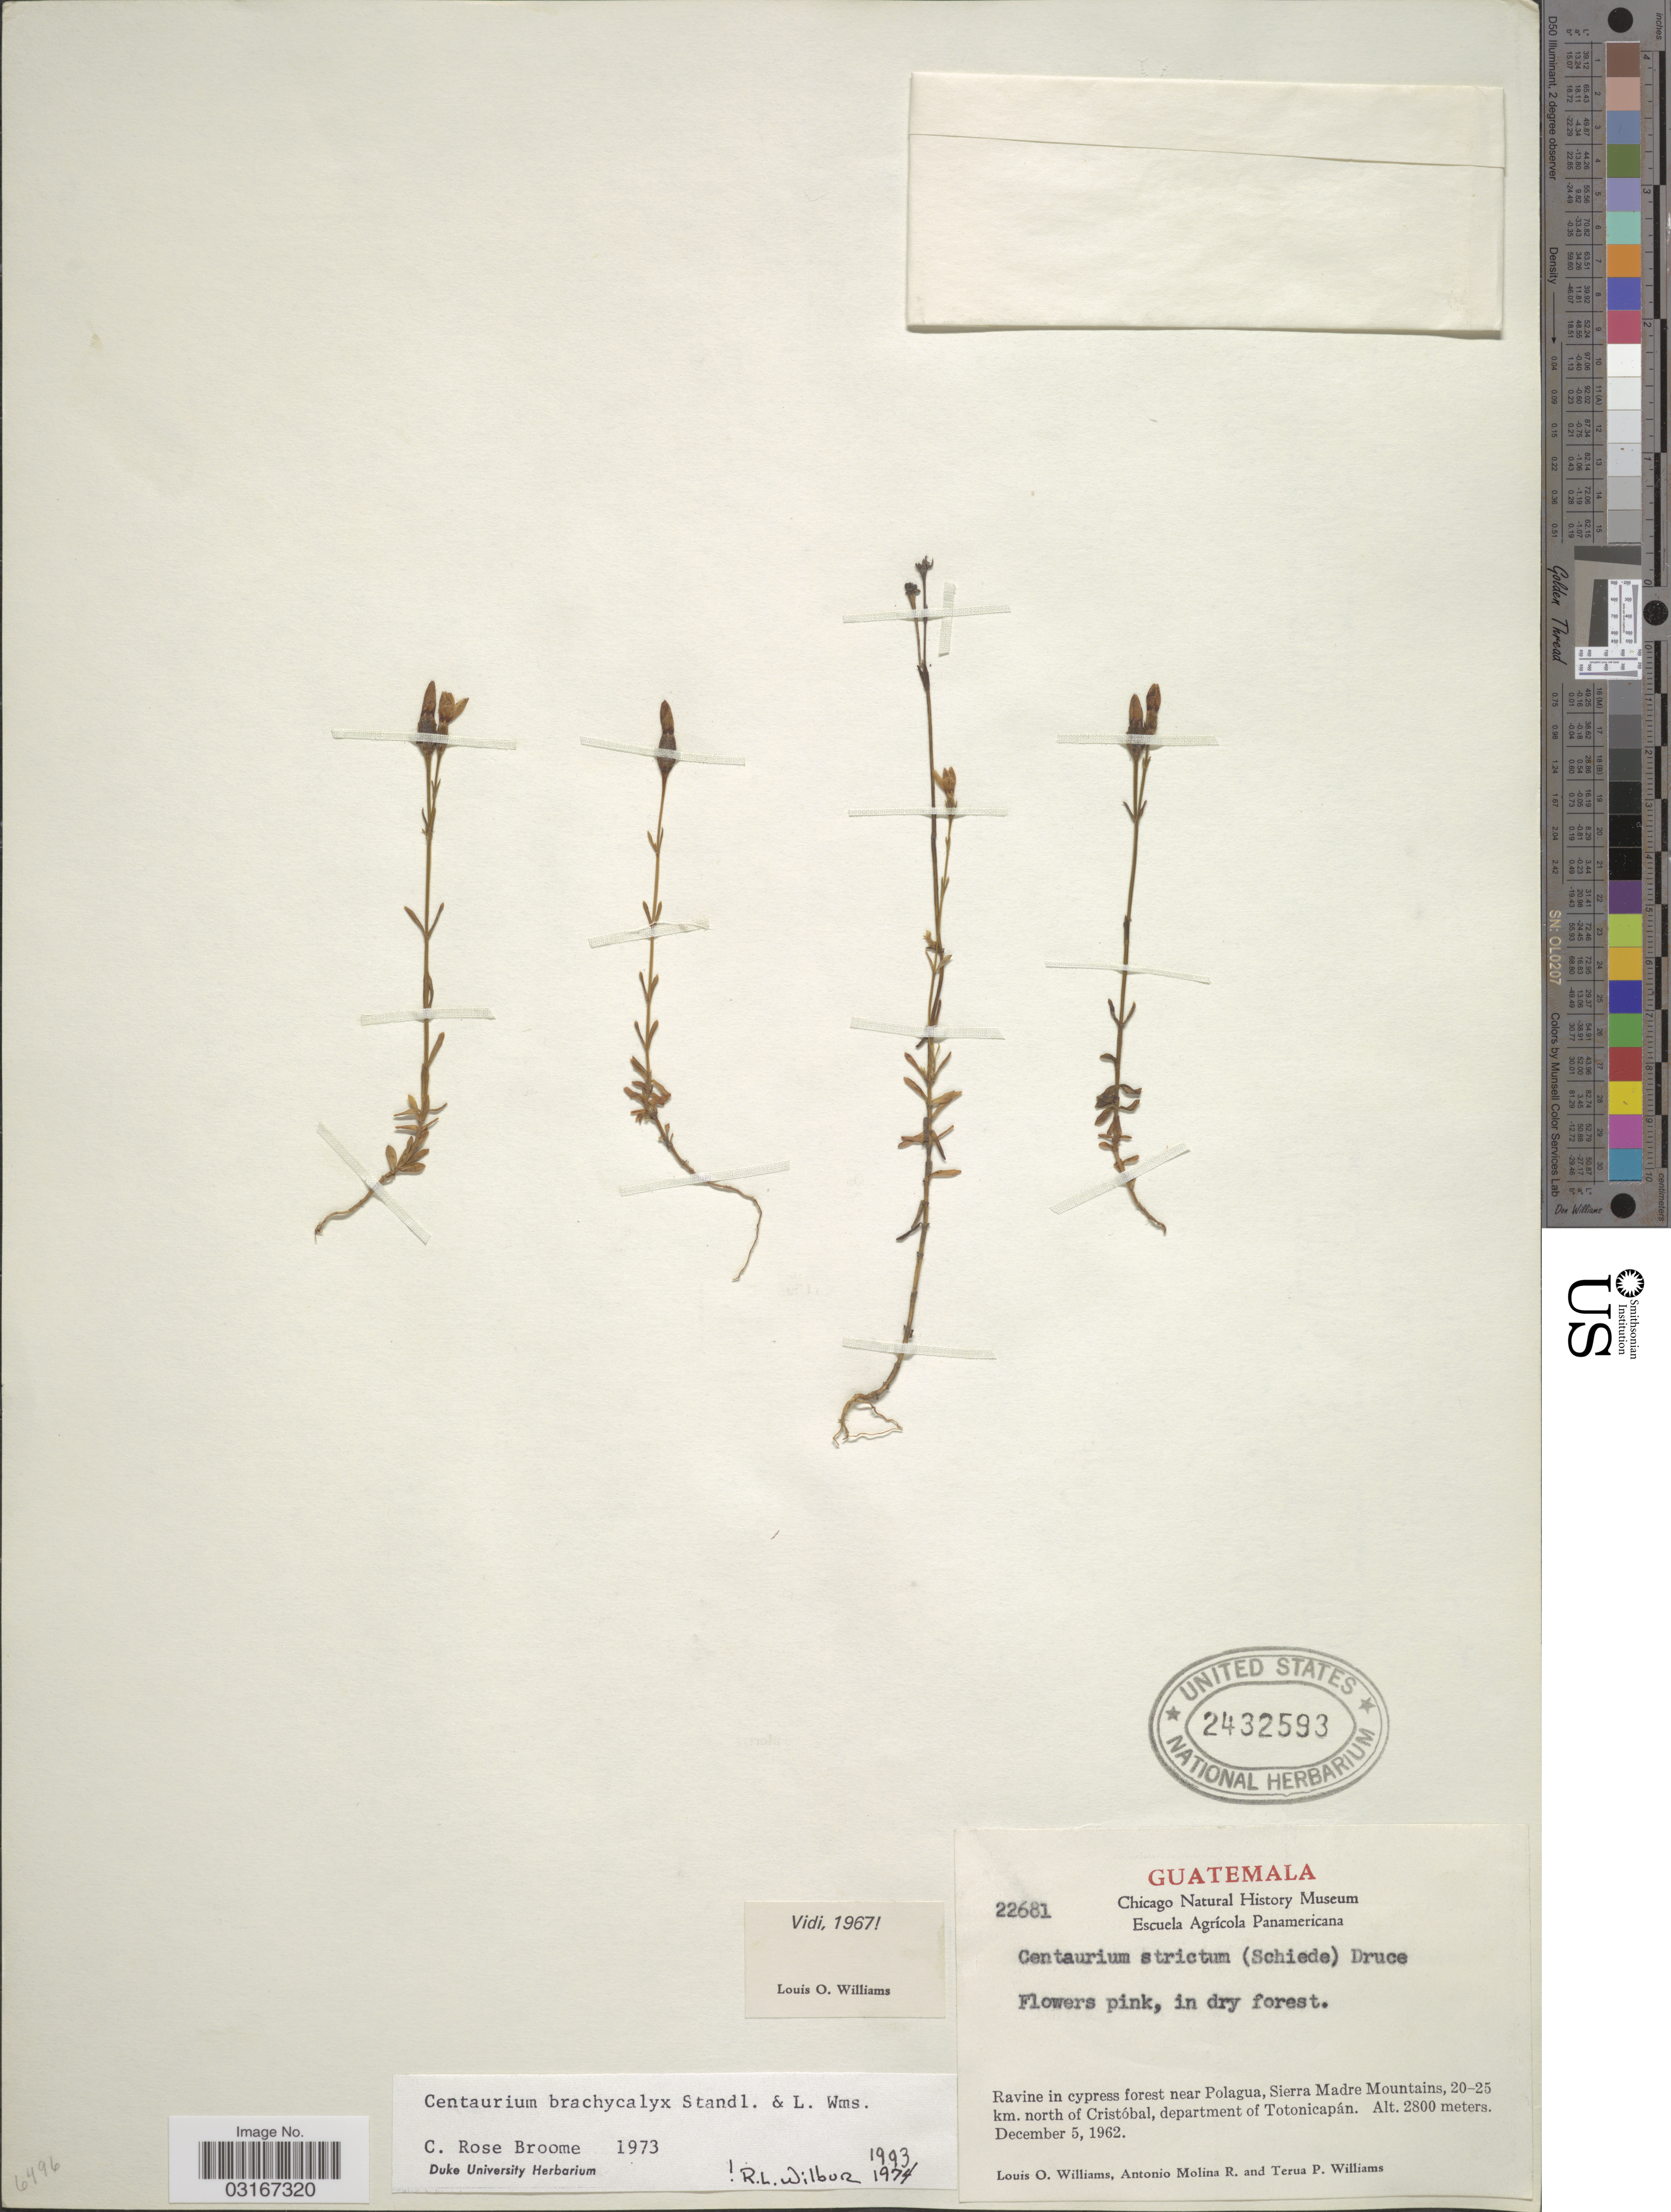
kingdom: Plantae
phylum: Tracheophyta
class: Magnoliopsida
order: Gentianales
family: Gentianaceae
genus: Centaurium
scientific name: Centaurium brachycalyx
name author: Standl. & L.O. Williams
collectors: L. O. Williams, A. Molina R. & T. Williams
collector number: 22681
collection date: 1962-12-05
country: Guatemala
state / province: Totonicapan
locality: Ravine in cypress forest near Polagua, Sierra Madre Mountains, 20-25 km. north of Cristóbal, department of Totonicapán.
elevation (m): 2800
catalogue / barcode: US 2432593